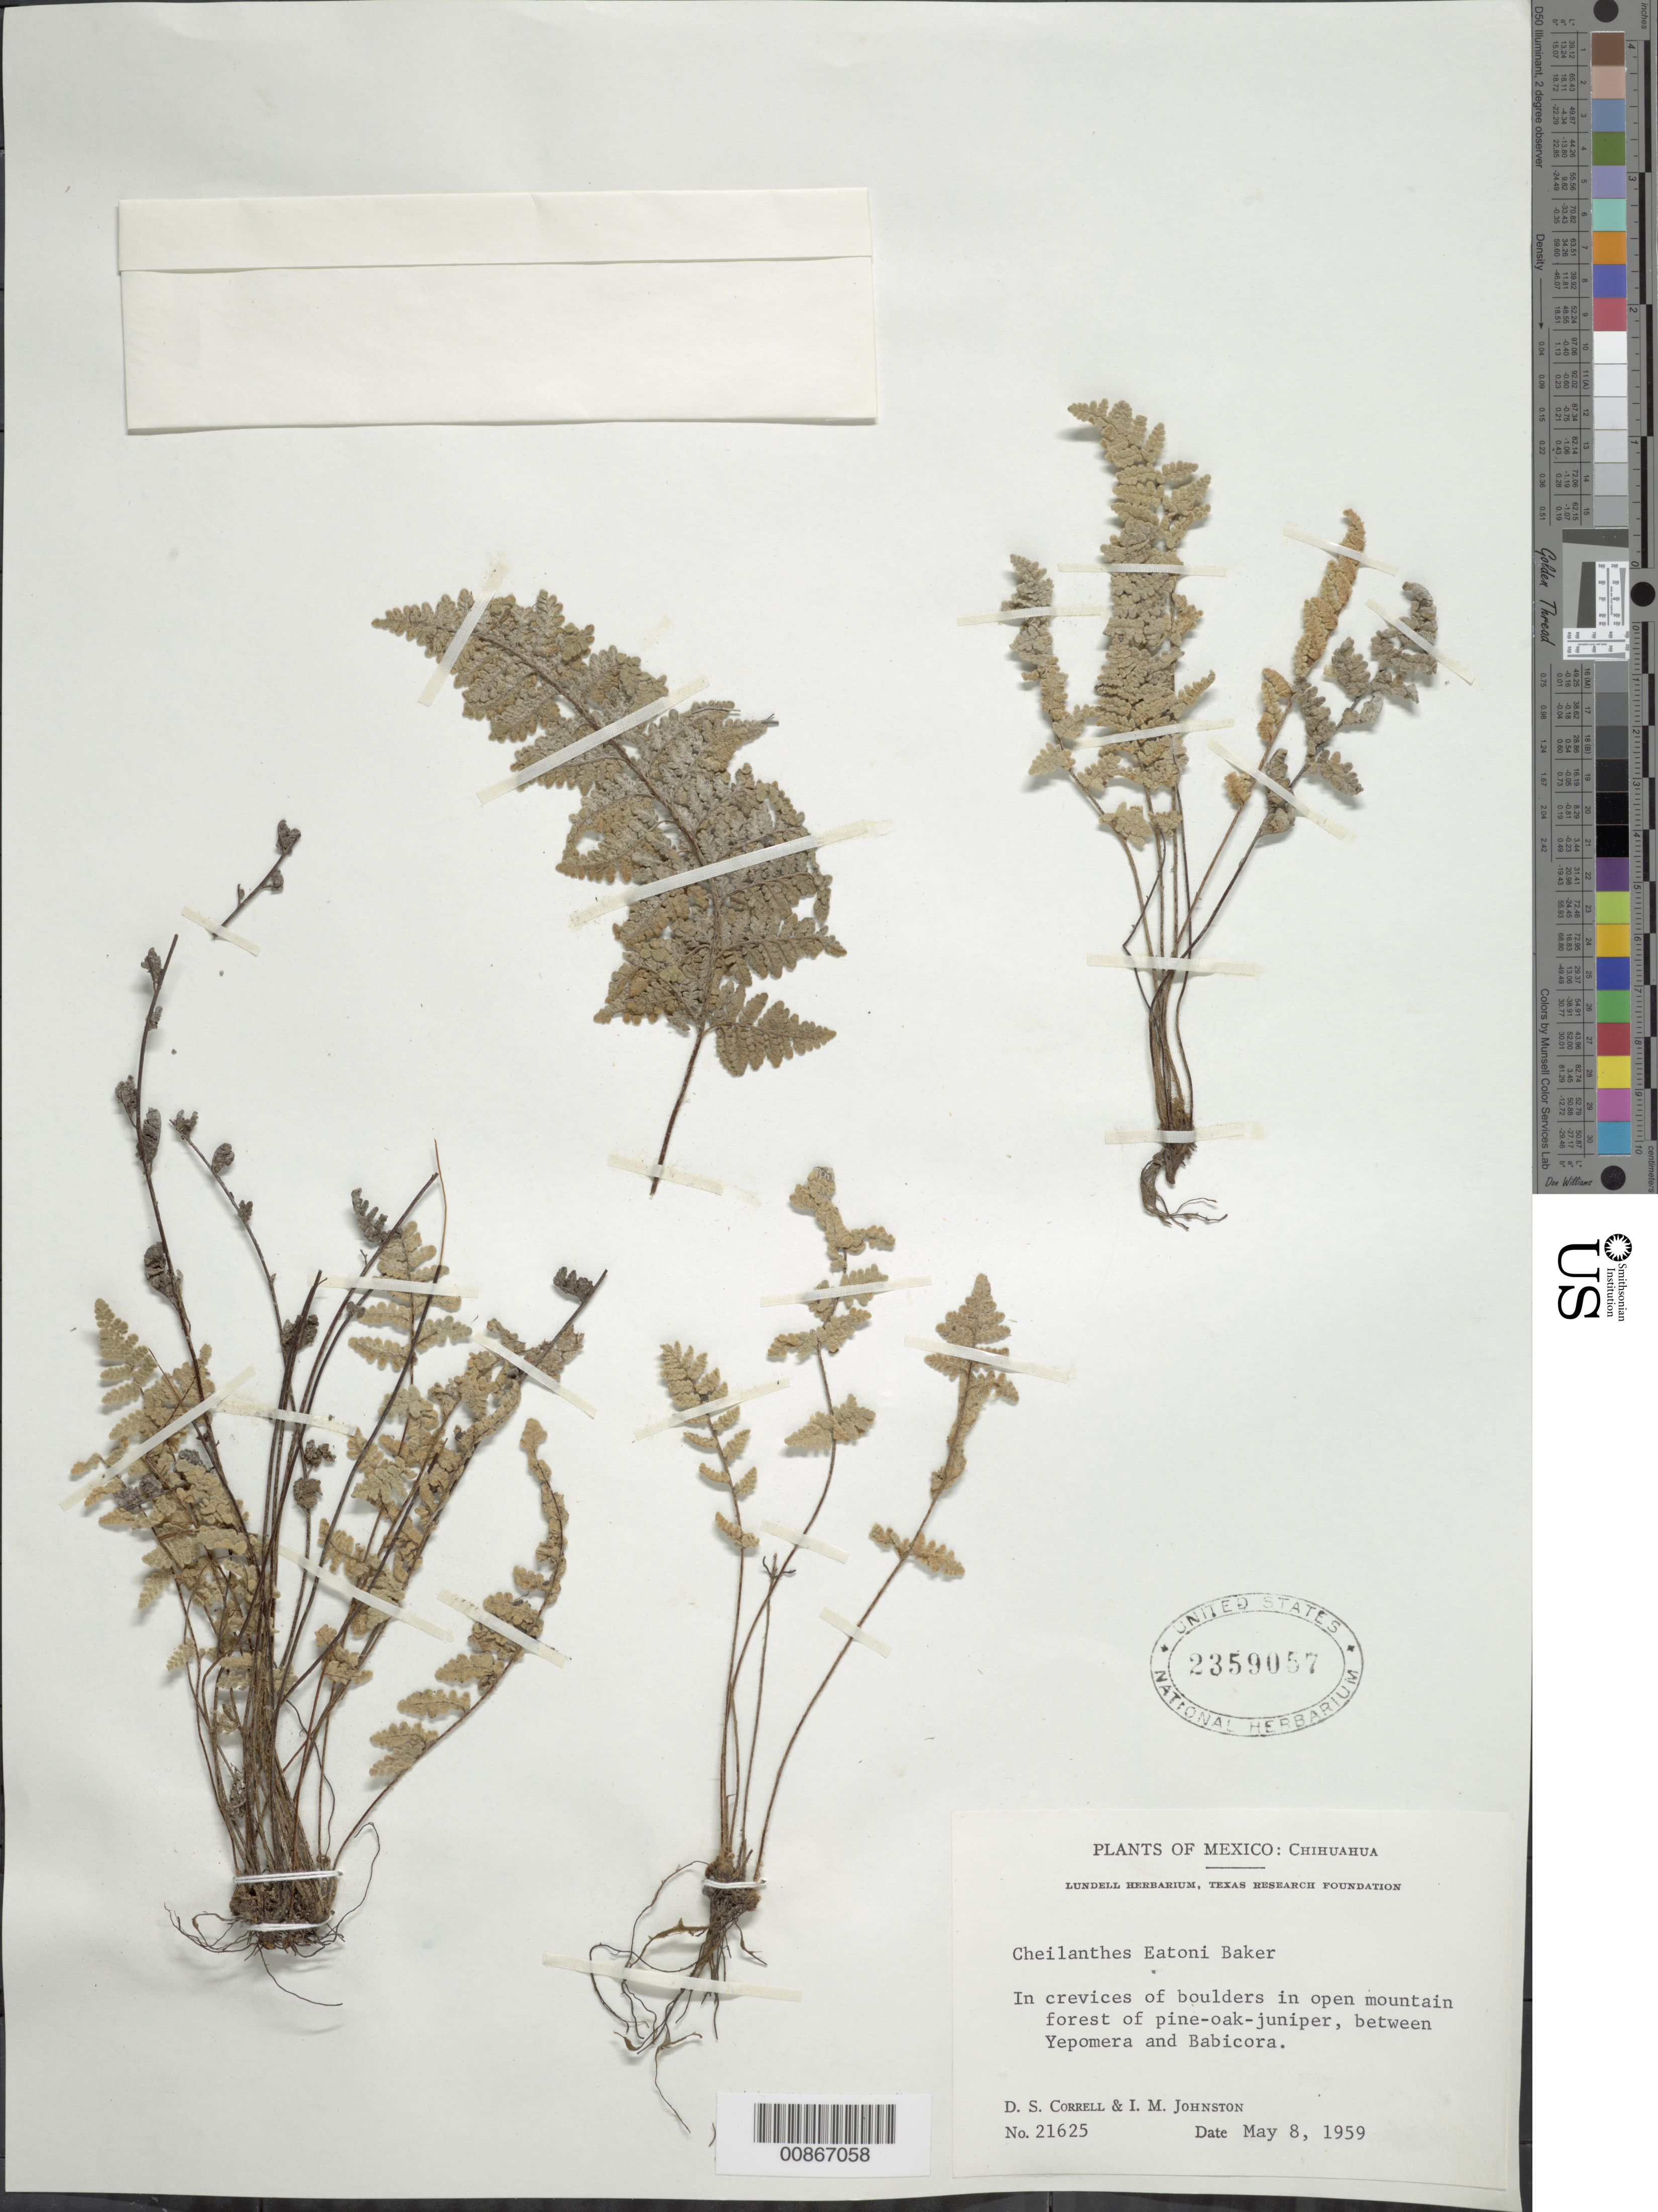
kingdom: Plantae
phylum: Tracheophyta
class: Polypodiopsida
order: Polypodiales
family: Pteridaceae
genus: Myriopteris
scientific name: Myriopteris rufa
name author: Fée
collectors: D. S. Correll & I.M. Johnston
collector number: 21625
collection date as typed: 08 May 1959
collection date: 1959-05-08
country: Mexico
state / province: Chihuahua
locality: Between Yepomera and Babicora.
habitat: In crevices of boulders in open mountain forest of pine-oak-juniper.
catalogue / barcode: US 2359057